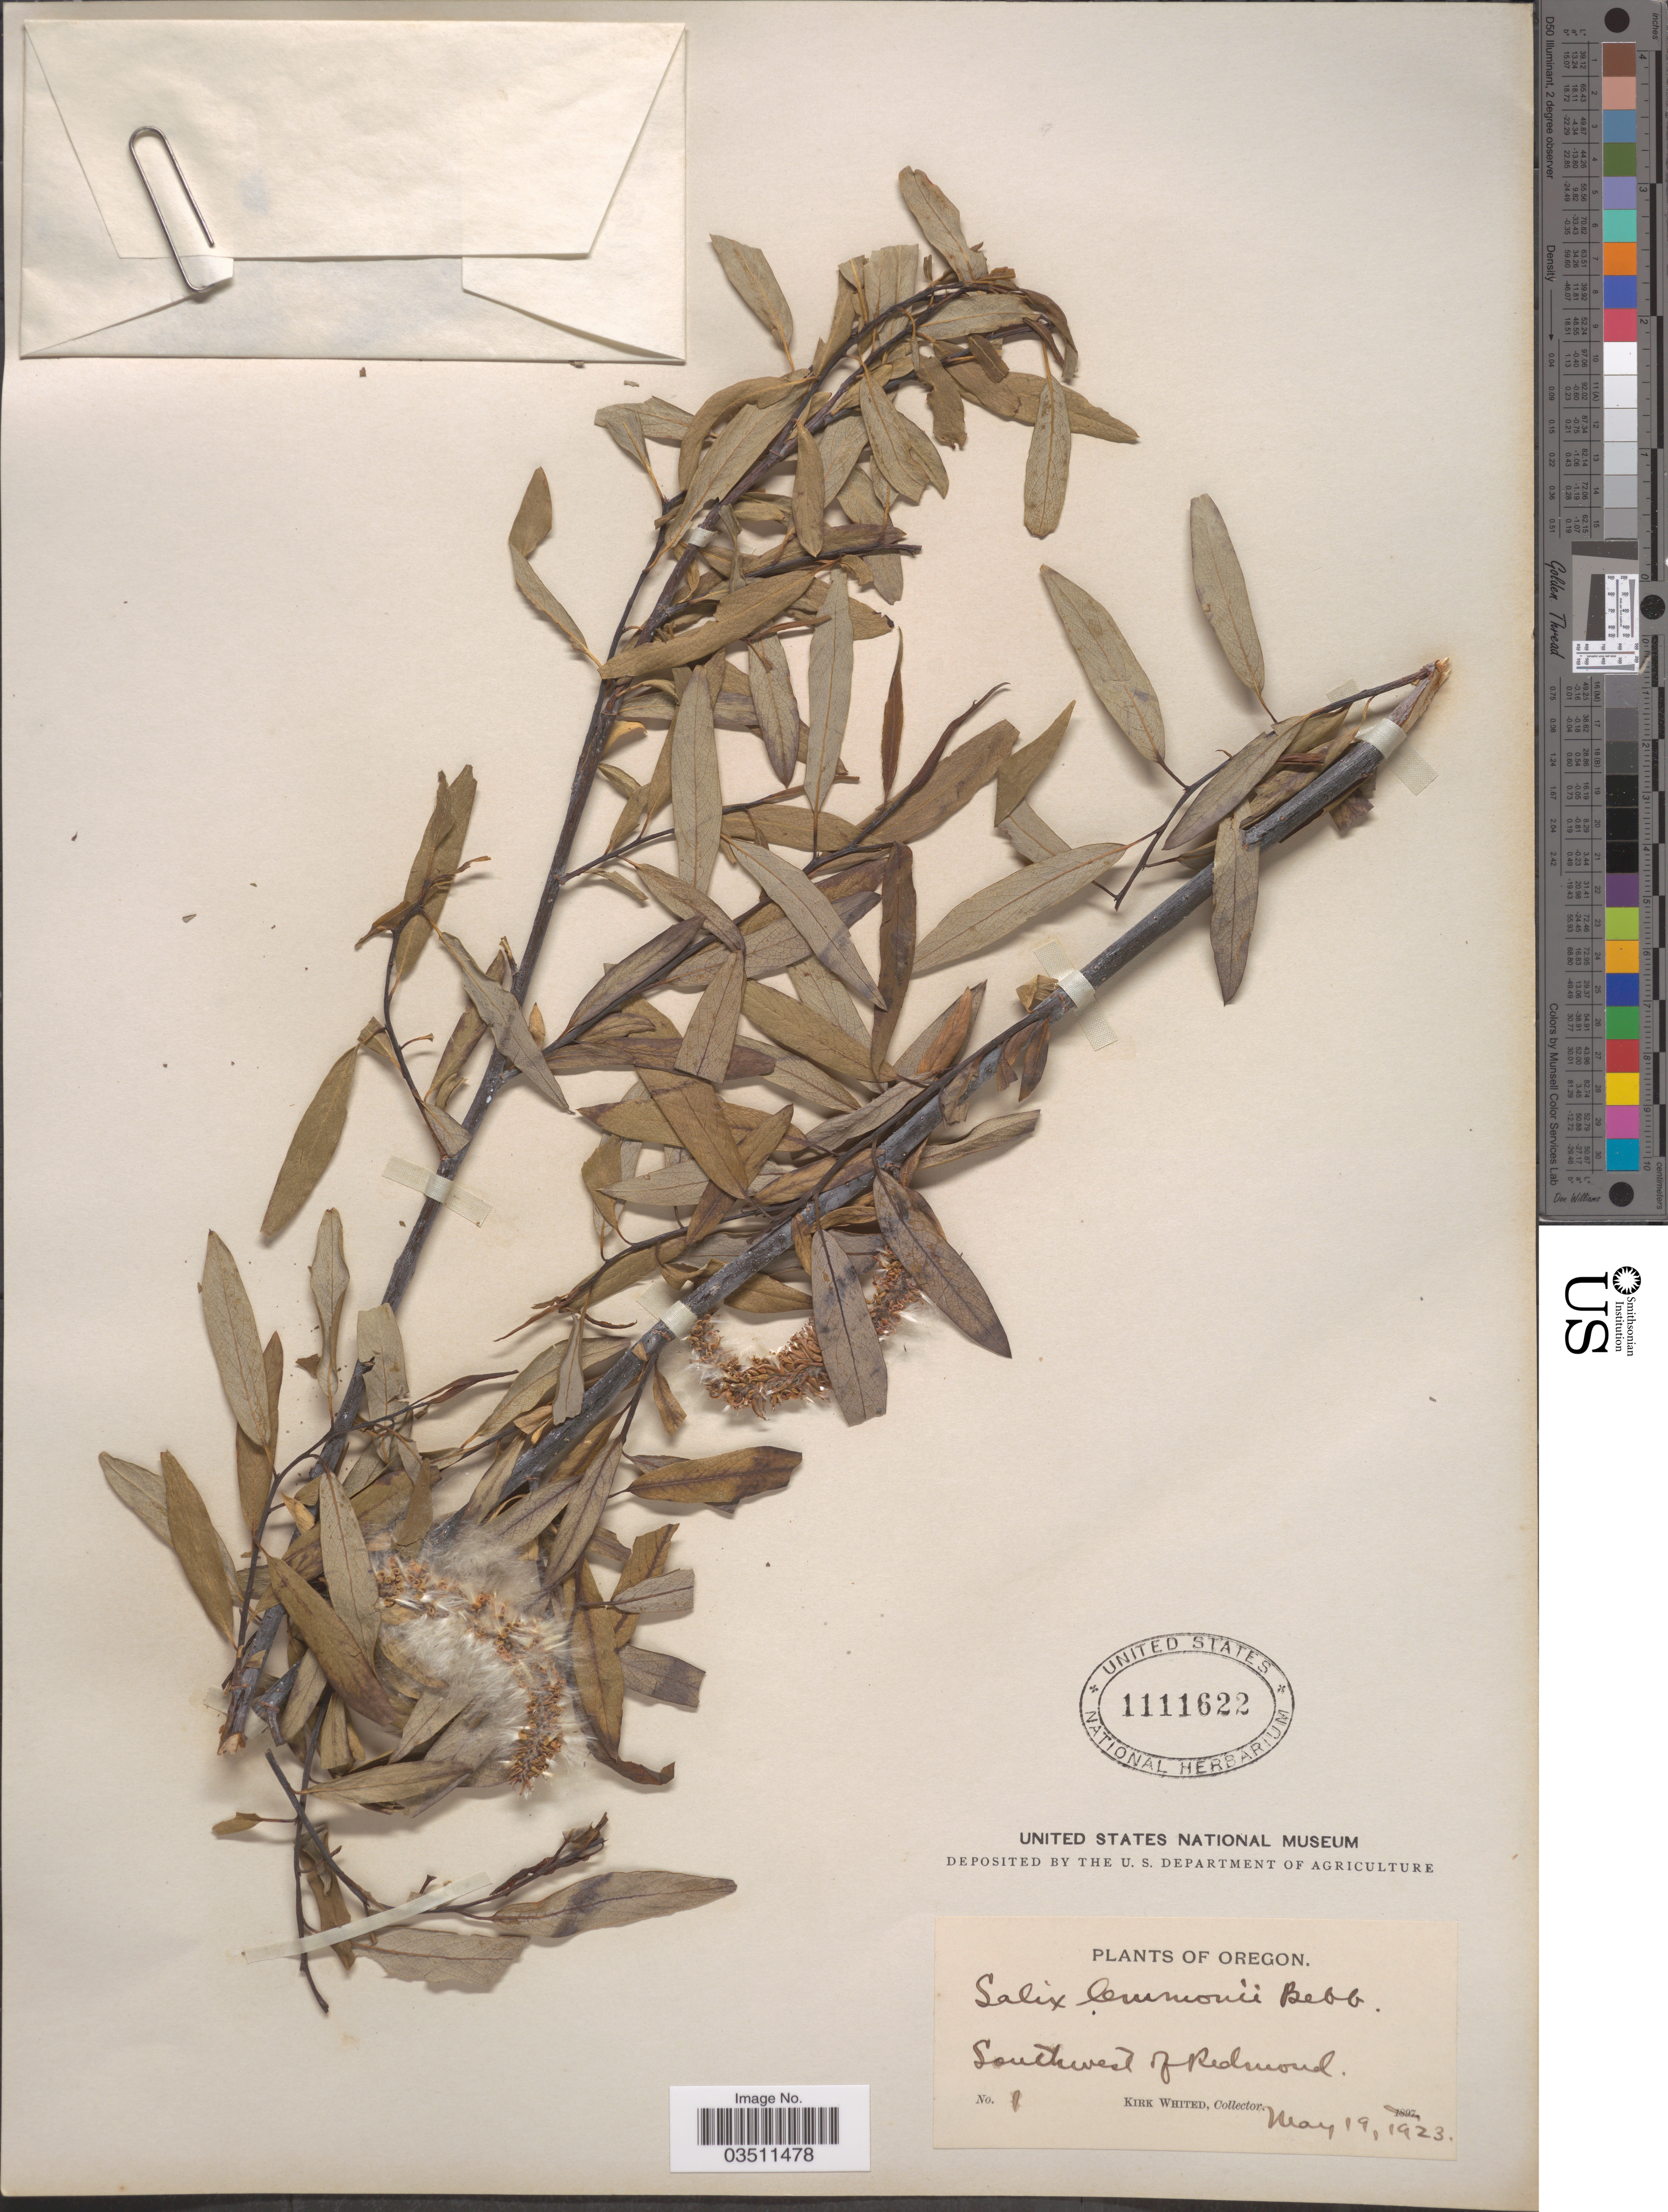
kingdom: Plantae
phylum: Tracheophyta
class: Magnoliopsida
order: Malpighiales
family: Salicaceae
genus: Salix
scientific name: Salix lemmonii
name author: Bebb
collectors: K. White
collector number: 1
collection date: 1923-05-19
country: United States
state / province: Oregon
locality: Southwest of Redmond.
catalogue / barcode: US 1111622